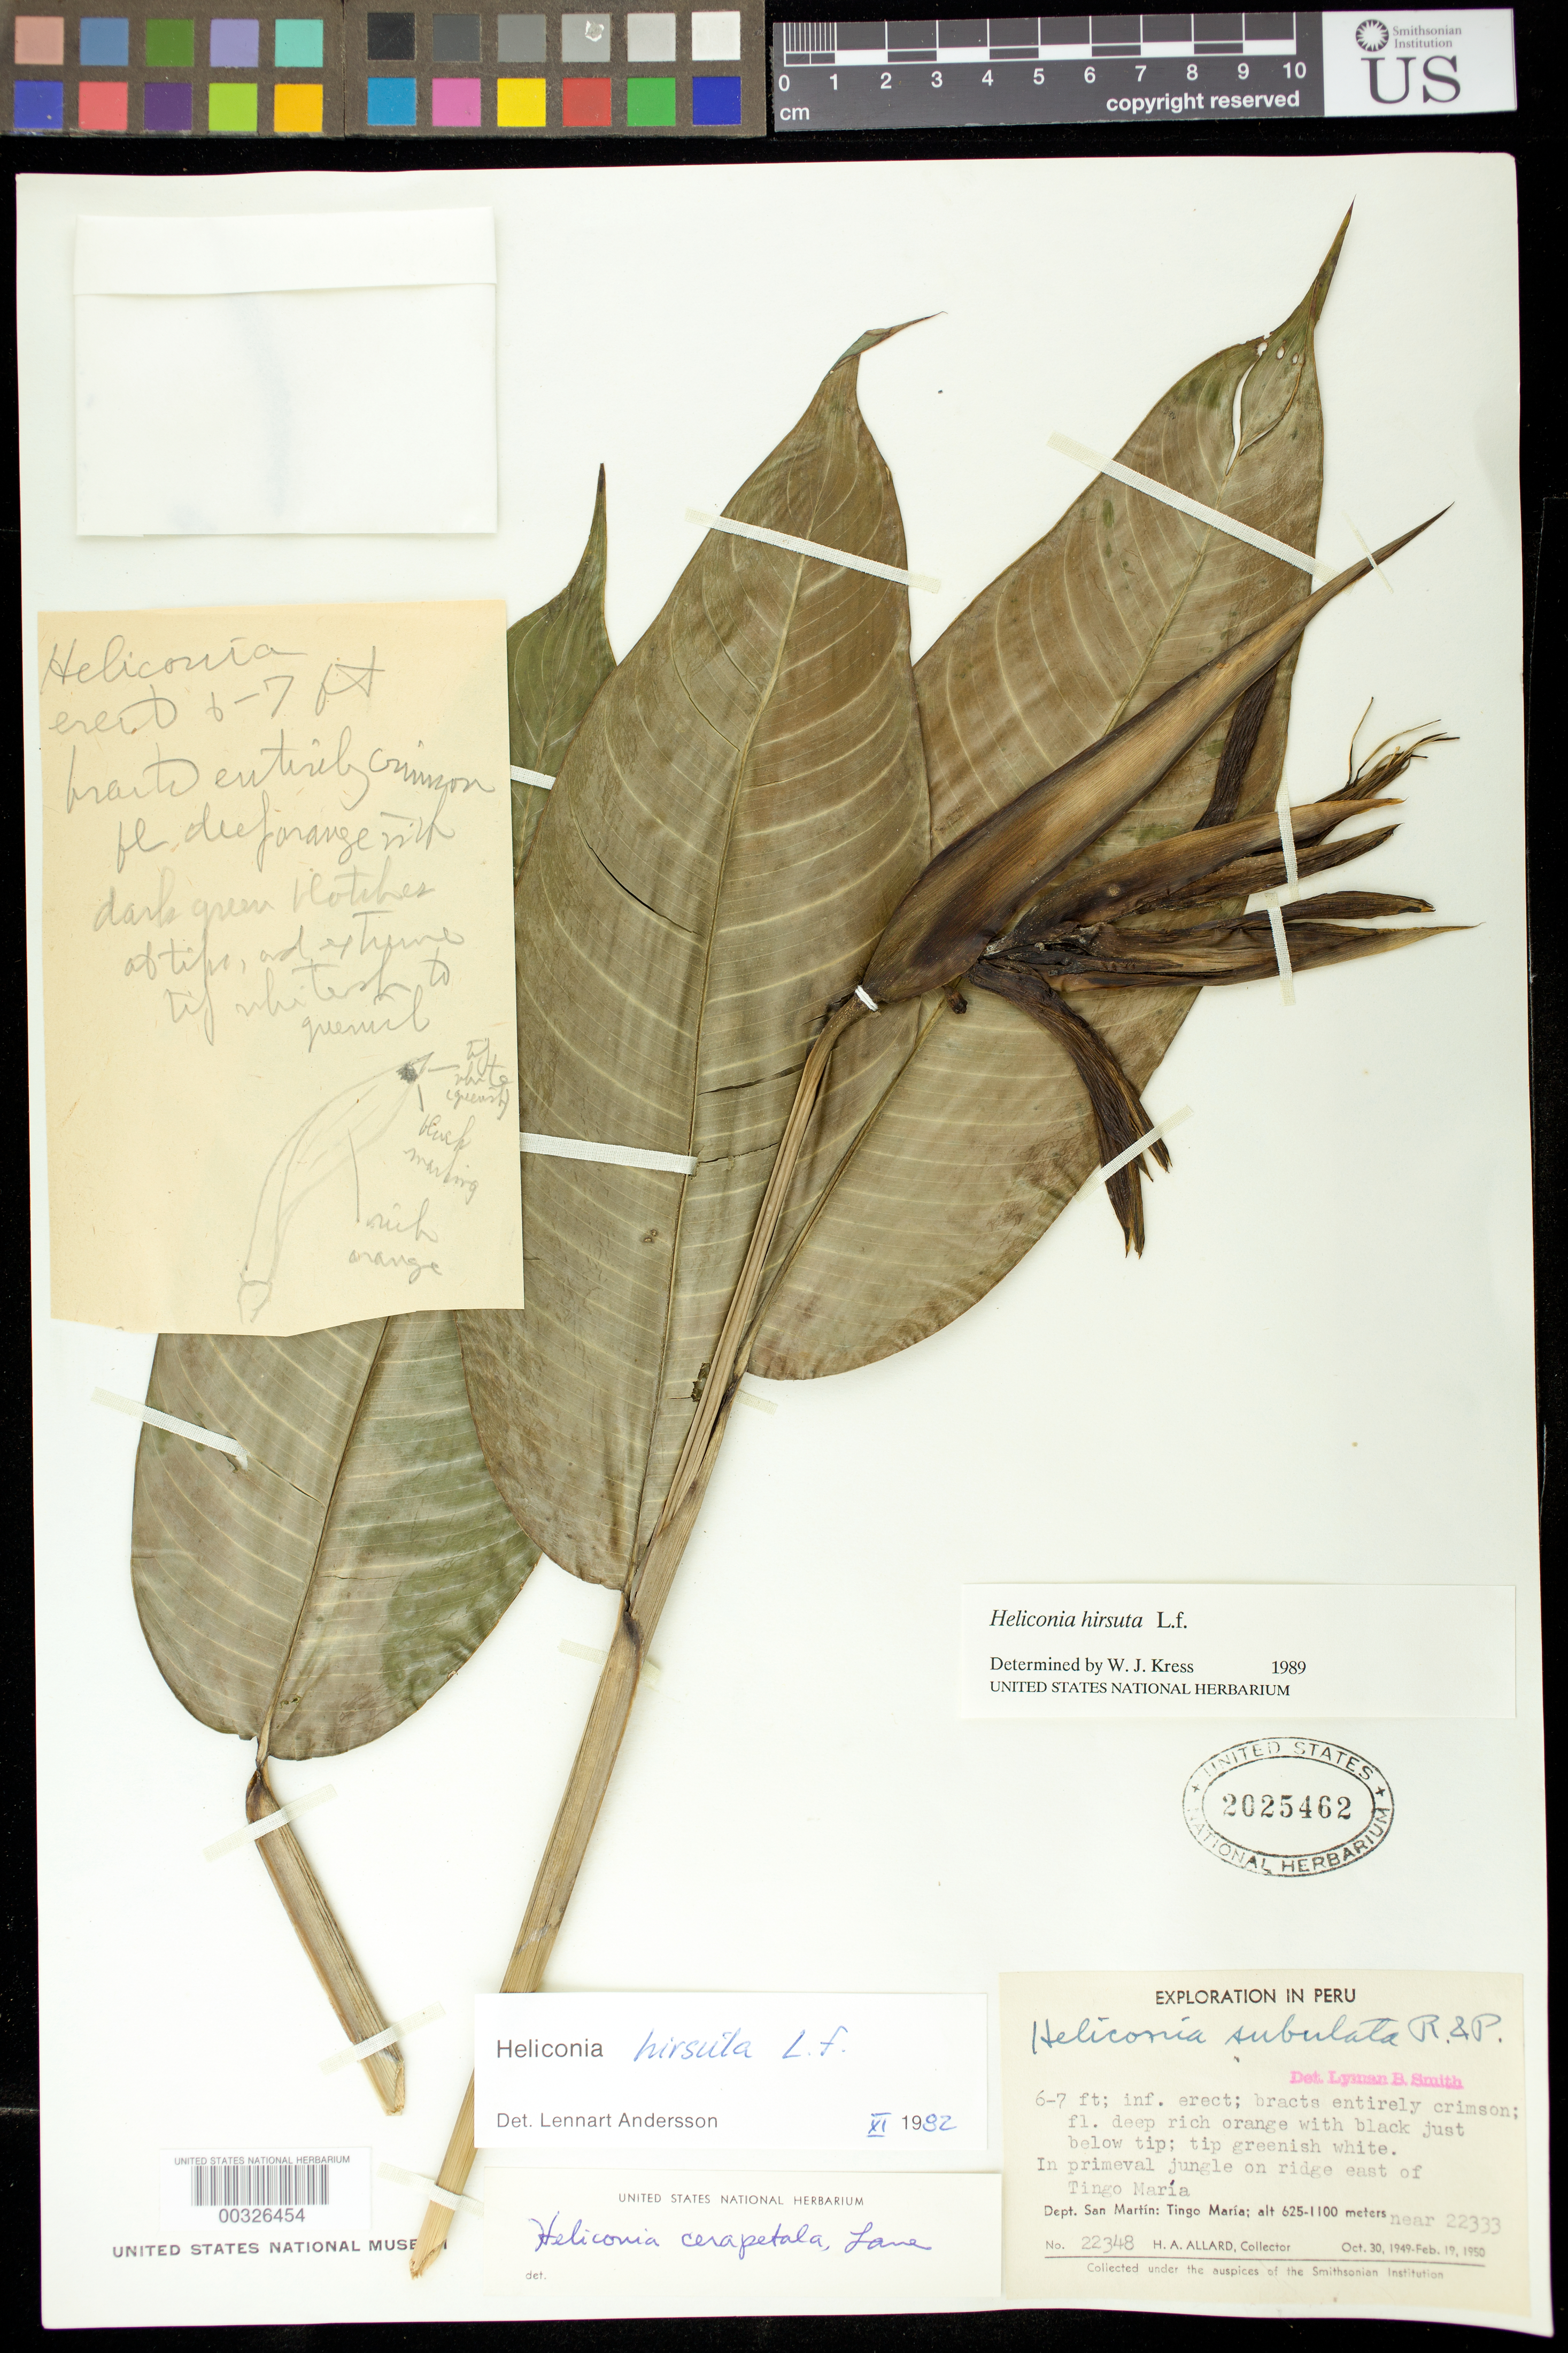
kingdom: Plantae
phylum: Tracheophyta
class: Liliopsida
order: Zingiberales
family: Heliconiaceae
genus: Heliconia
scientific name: Heliconia hirsuta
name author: L. f.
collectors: H. A. Allard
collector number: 22348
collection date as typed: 30 Oct 1949 to 19 Feb 1950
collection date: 1949-10-30/1950-02-19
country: Peru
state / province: San Martín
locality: Tingo maria near haa #22333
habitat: in primeval jungle on ridge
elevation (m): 625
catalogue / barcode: US 2025462